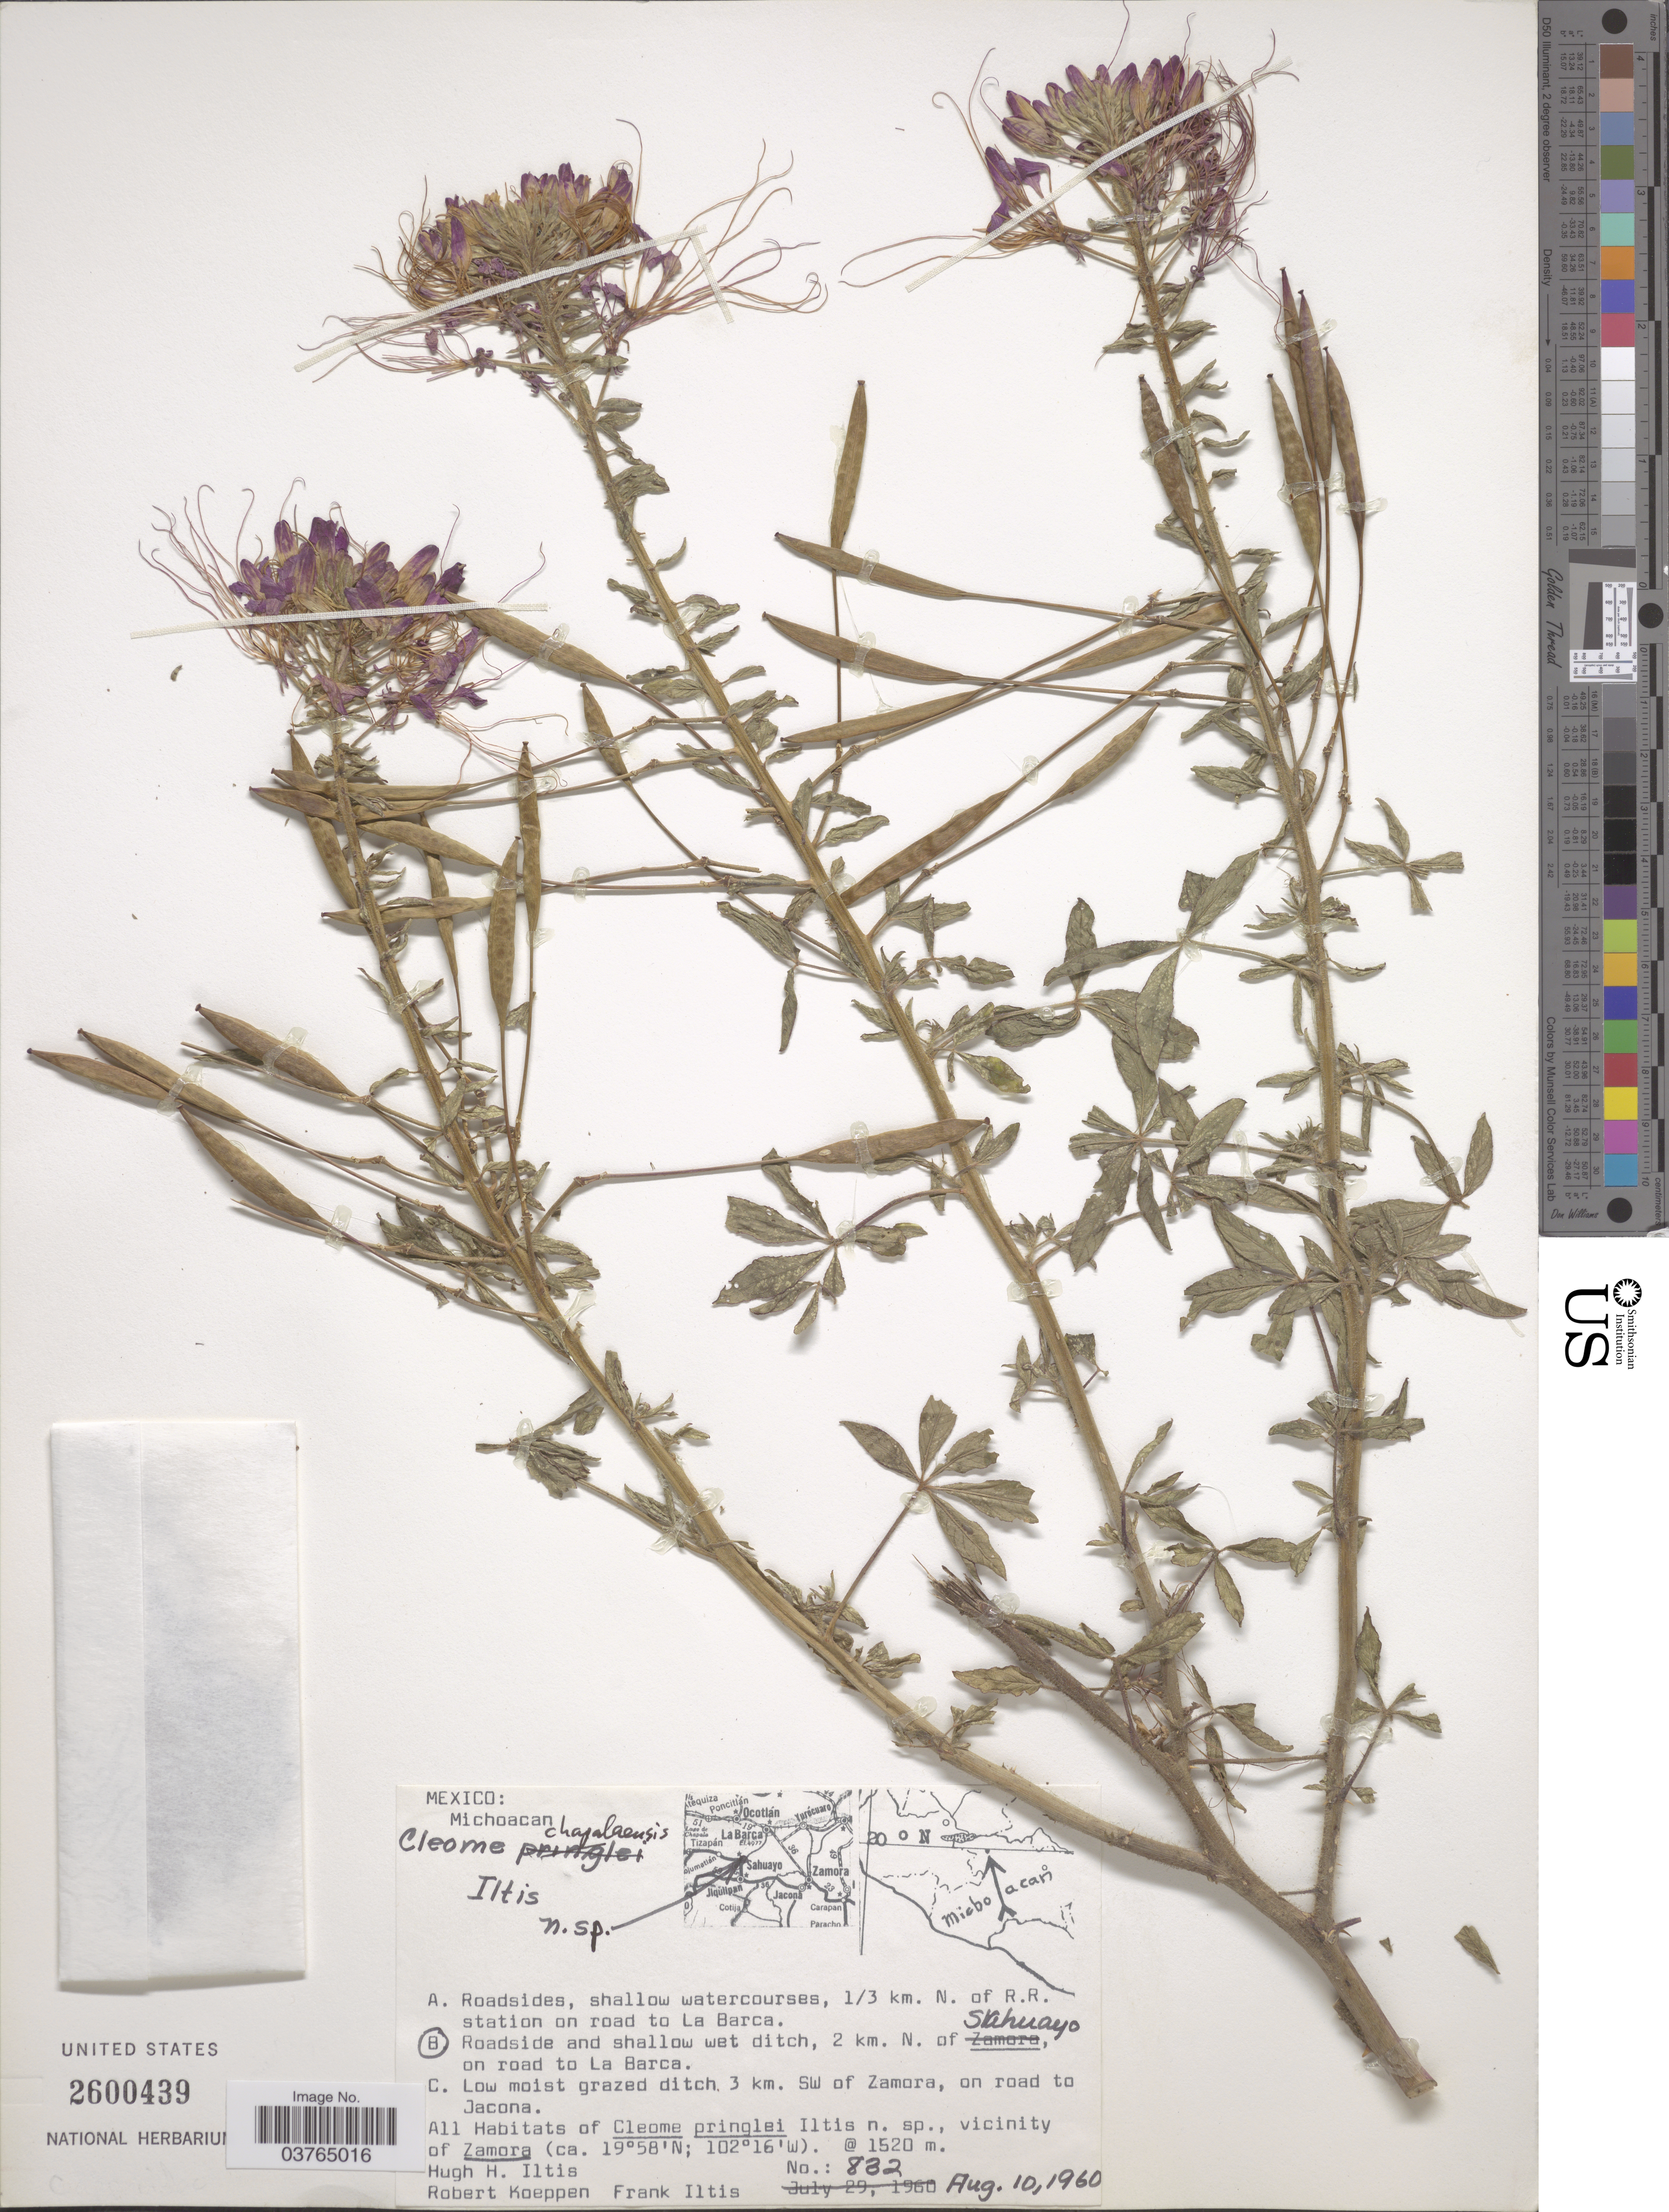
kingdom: Plantae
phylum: Tracheophyta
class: Magnoliopsida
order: Brassicales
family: Cleomaceae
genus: Tarenaya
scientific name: Tarenaya chapalensis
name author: (Iltis) Soares Neto & Roalson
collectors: H. Iltis, R. C. Koeppen & F. S. Iltis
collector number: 832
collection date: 1960-08-10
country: Mexico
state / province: Michoacán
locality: Roadside and shallow wet ditch, 2 km. N. of Sahuayo, on road to La Barca. Vicinity of Zamora.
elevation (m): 1520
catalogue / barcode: US 2600439